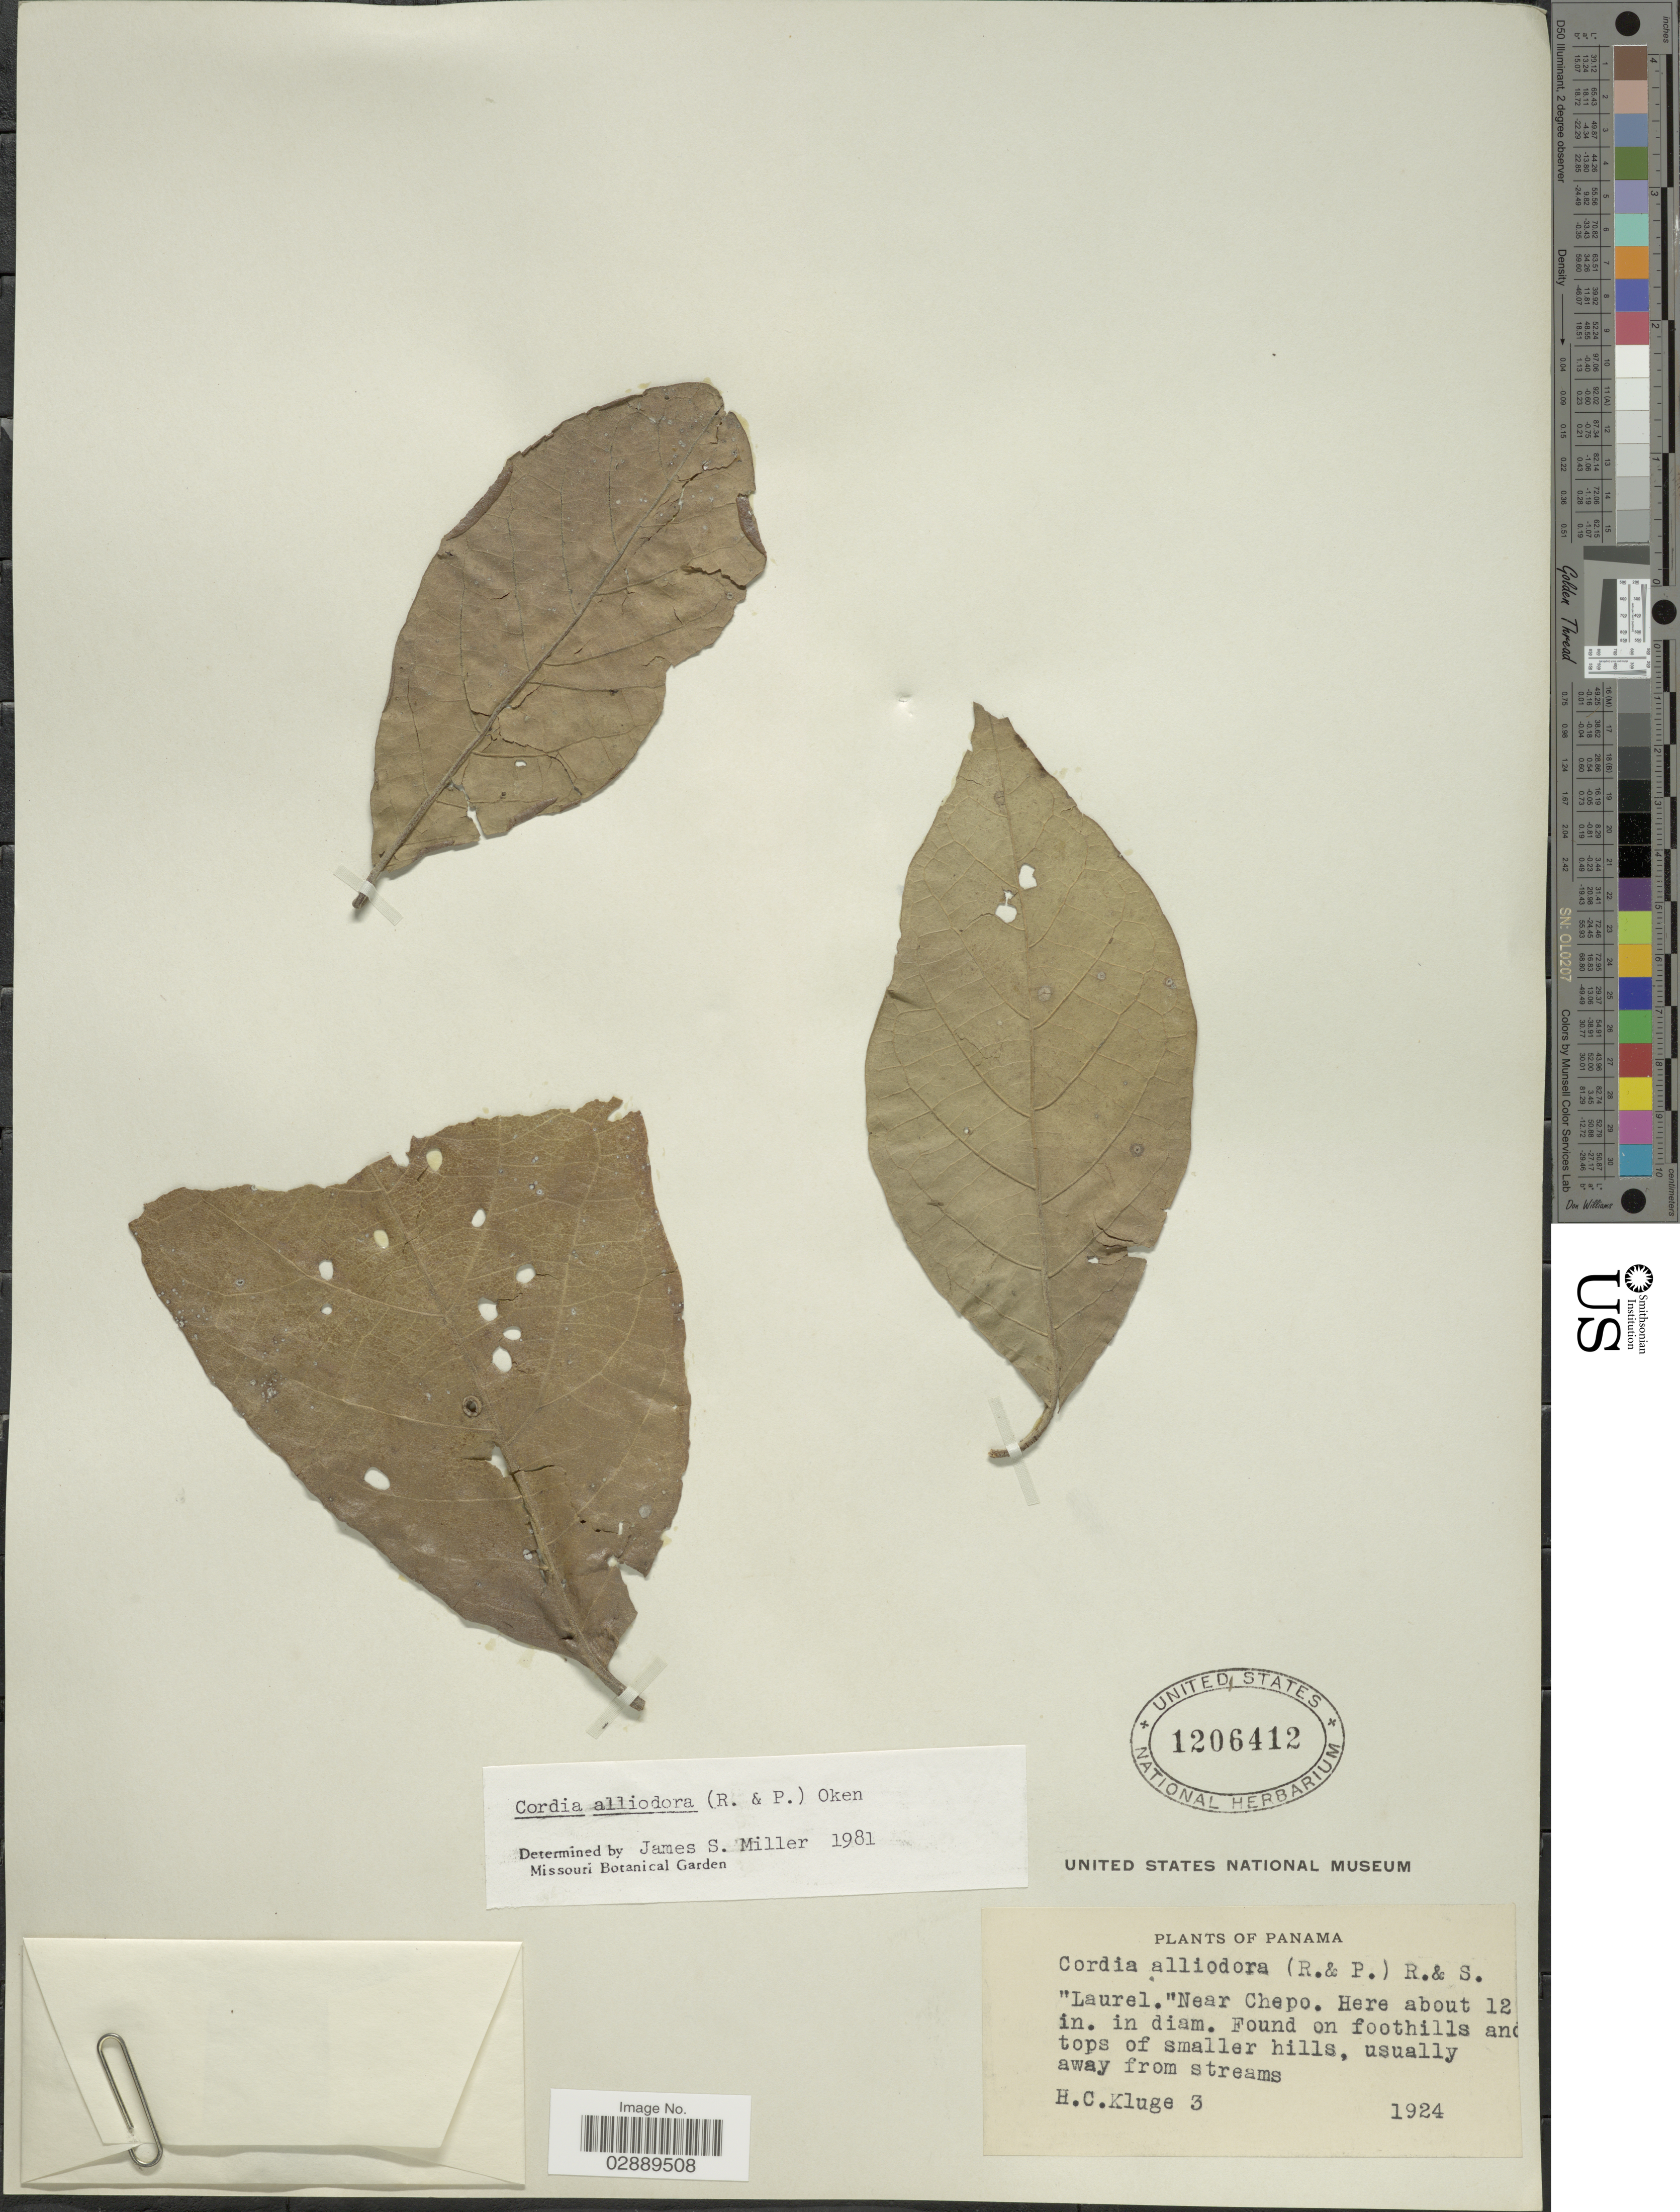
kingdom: Plantae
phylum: Tracheophyta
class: Magnoliopsida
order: Boraginales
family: Cordiaceae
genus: Cordia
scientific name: Cordia alliodora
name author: (Ruiz & Pav.) Oken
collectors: H. C. Kluge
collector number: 3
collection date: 1924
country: Panama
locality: Near Chepo. Here about 12 in. in diam.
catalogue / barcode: US 1206412